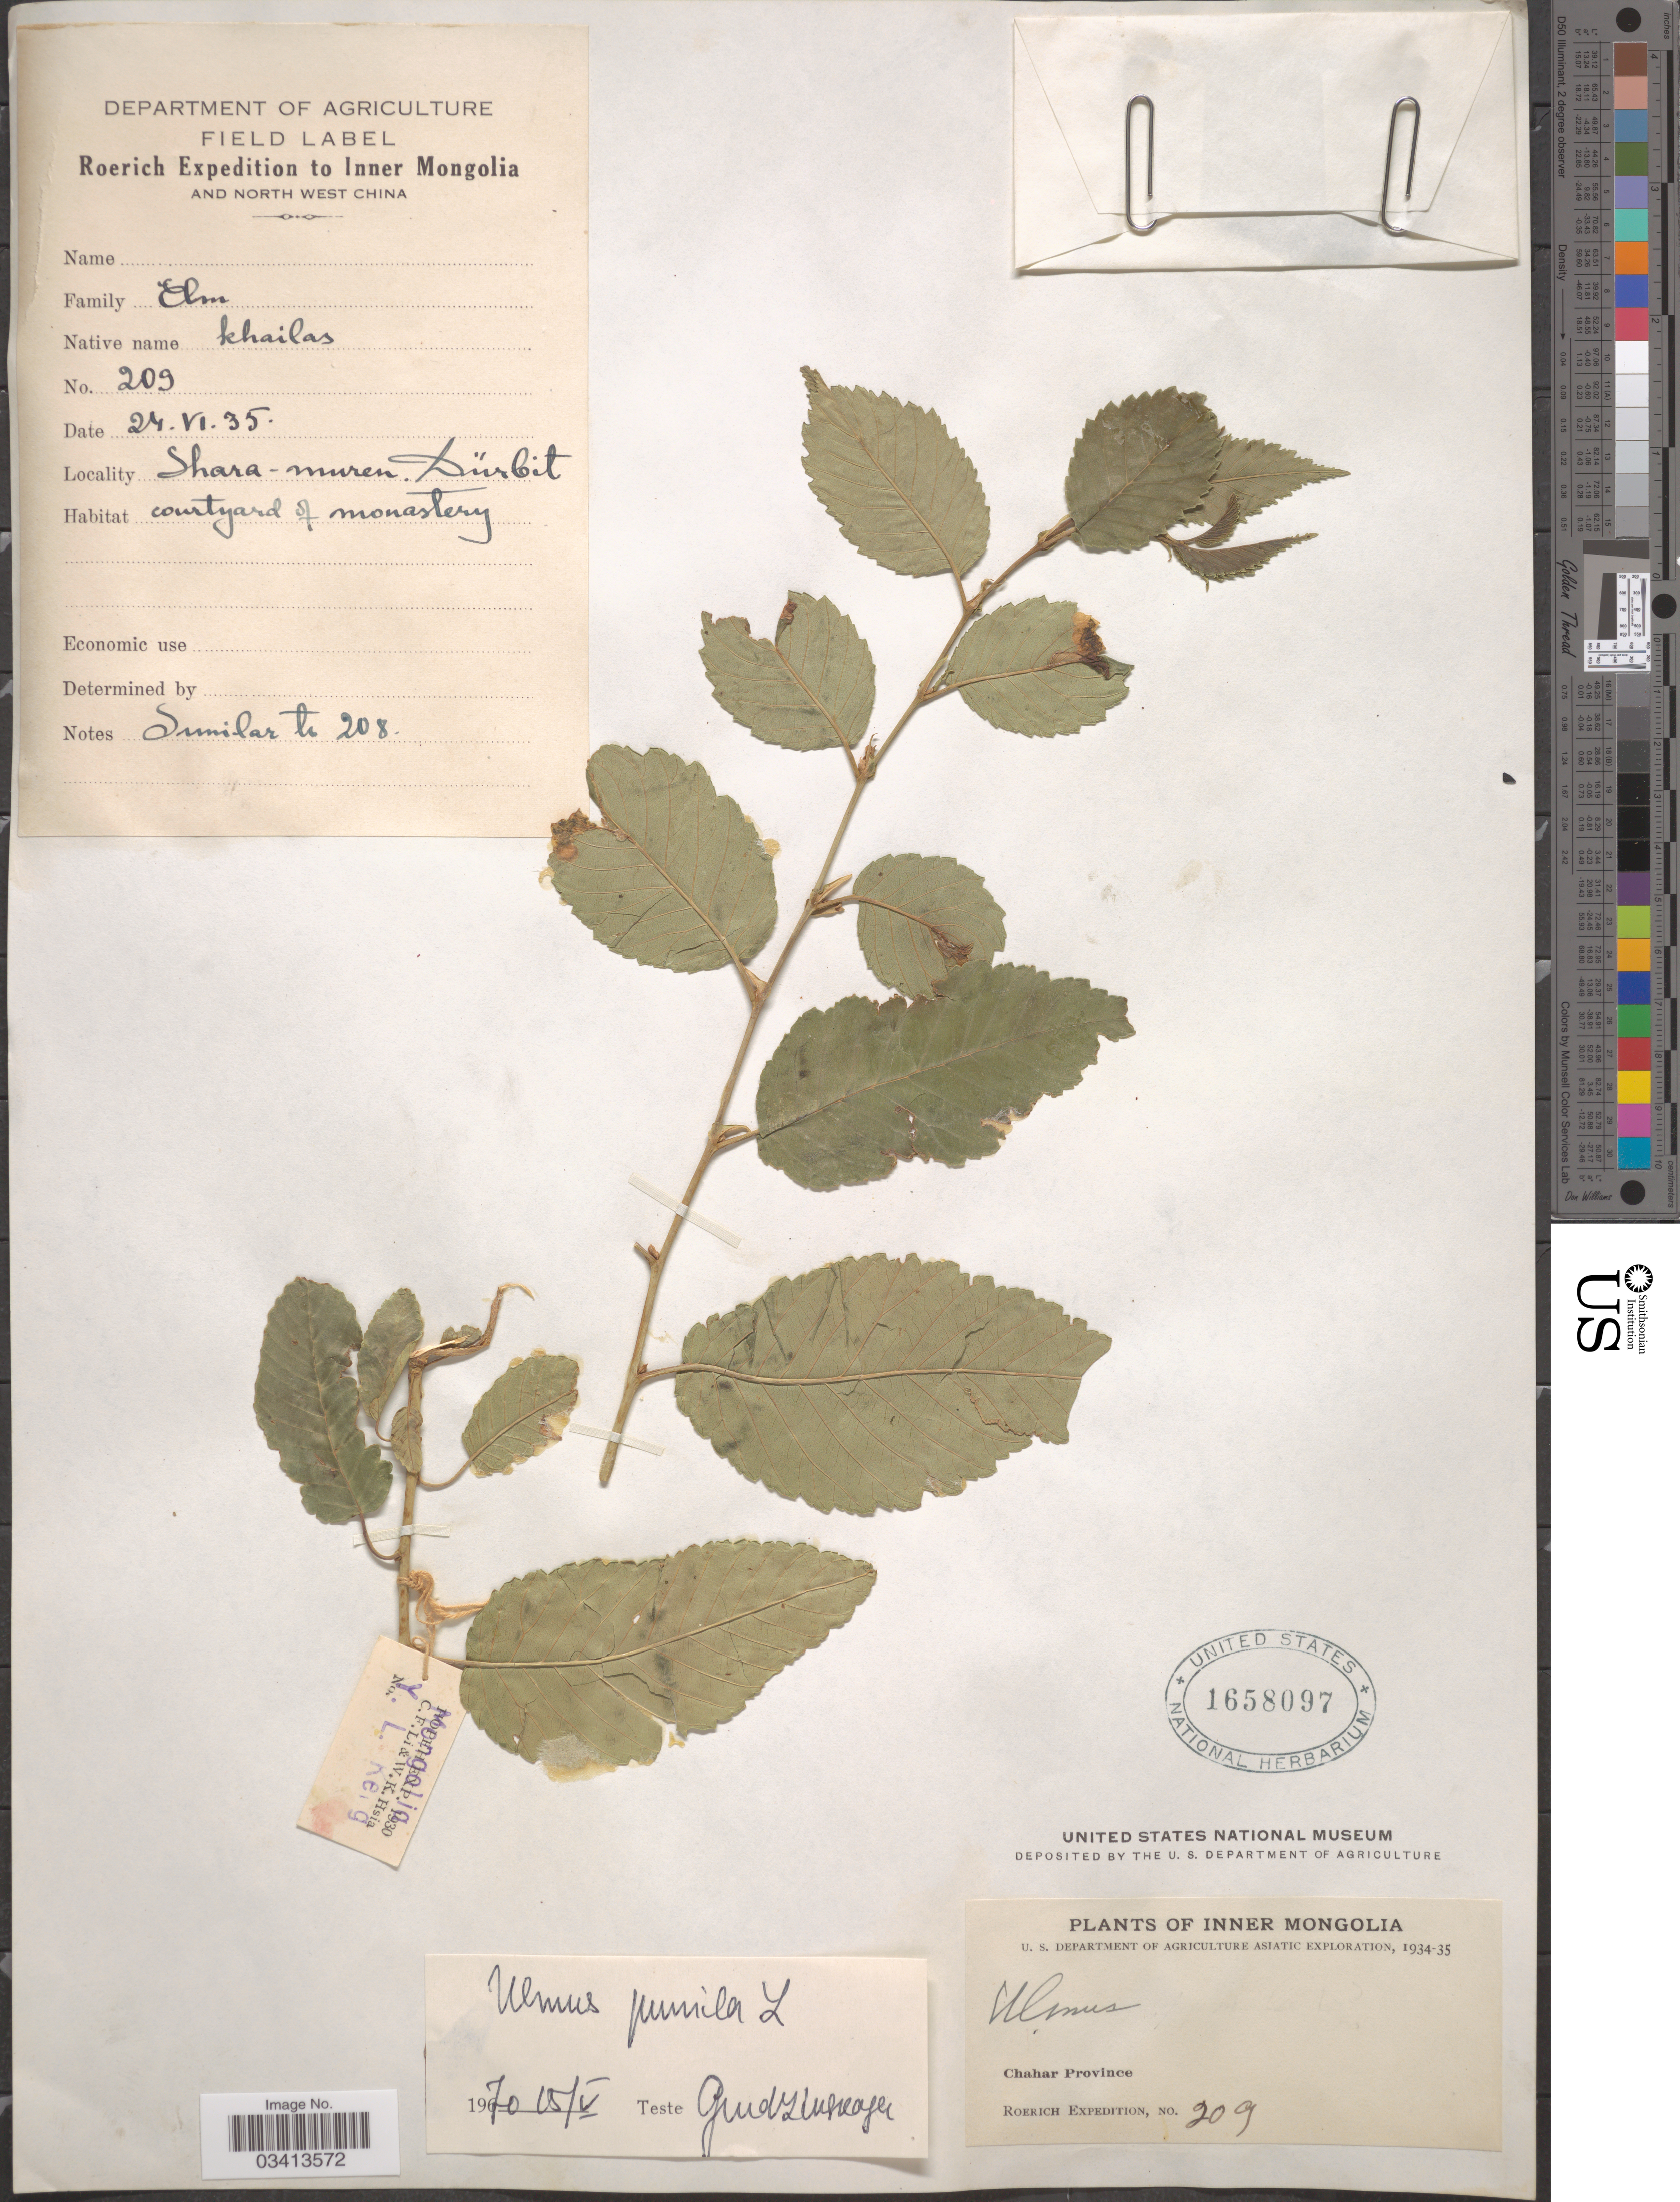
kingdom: Plantae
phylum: Tracheophyta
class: Magnoliopsida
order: Rosales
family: Ulmaceae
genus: Ulmus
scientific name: Ulmus pumila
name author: L.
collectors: Roerich Expedition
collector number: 209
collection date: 1935-06-24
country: China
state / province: Nei Monggol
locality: Chahar Province. Inner Mongolia and North West China. Shara-muren. Dürbit. Courtyard of monastery.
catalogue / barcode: US 1658097